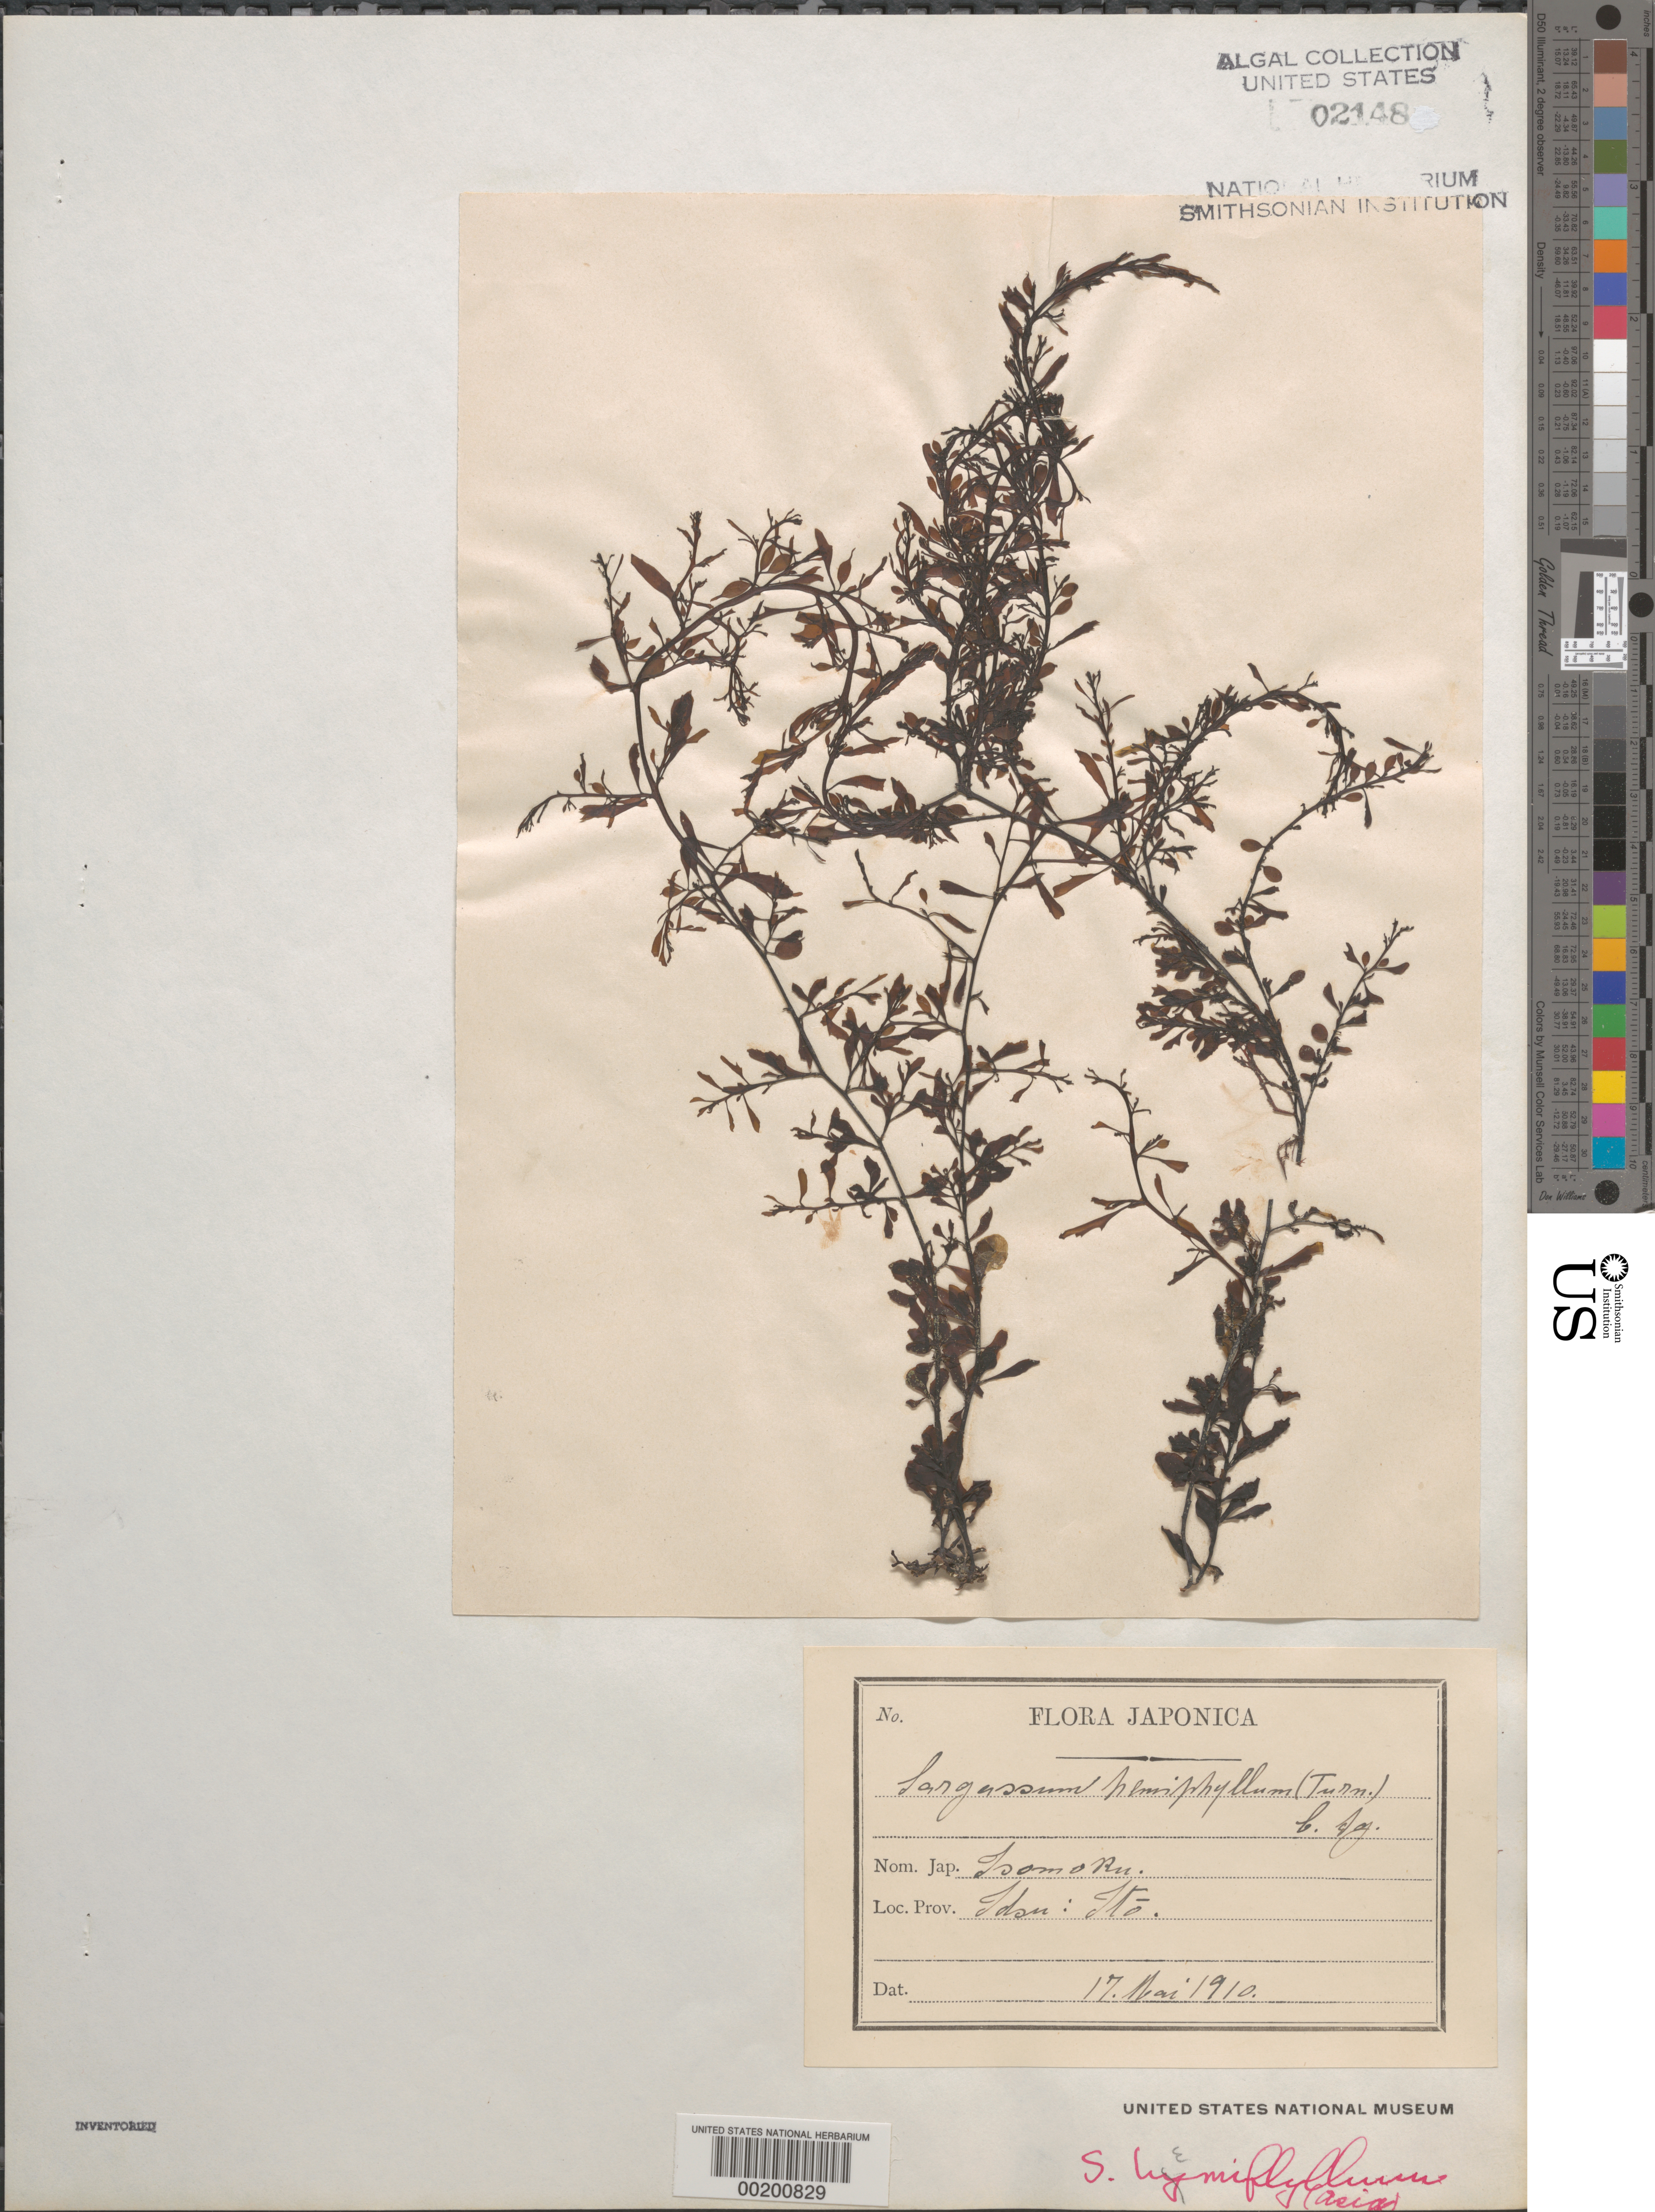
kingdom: Chromista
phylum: Ochrophyta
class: Phaeophyceae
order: Fucales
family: Sargassaceae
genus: Sargassum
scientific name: Sargassum hemiphyllum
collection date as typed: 17 May 1910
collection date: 1910-05-17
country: Japan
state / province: Sizuoka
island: Honshu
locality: Ito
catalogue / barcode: US 2148